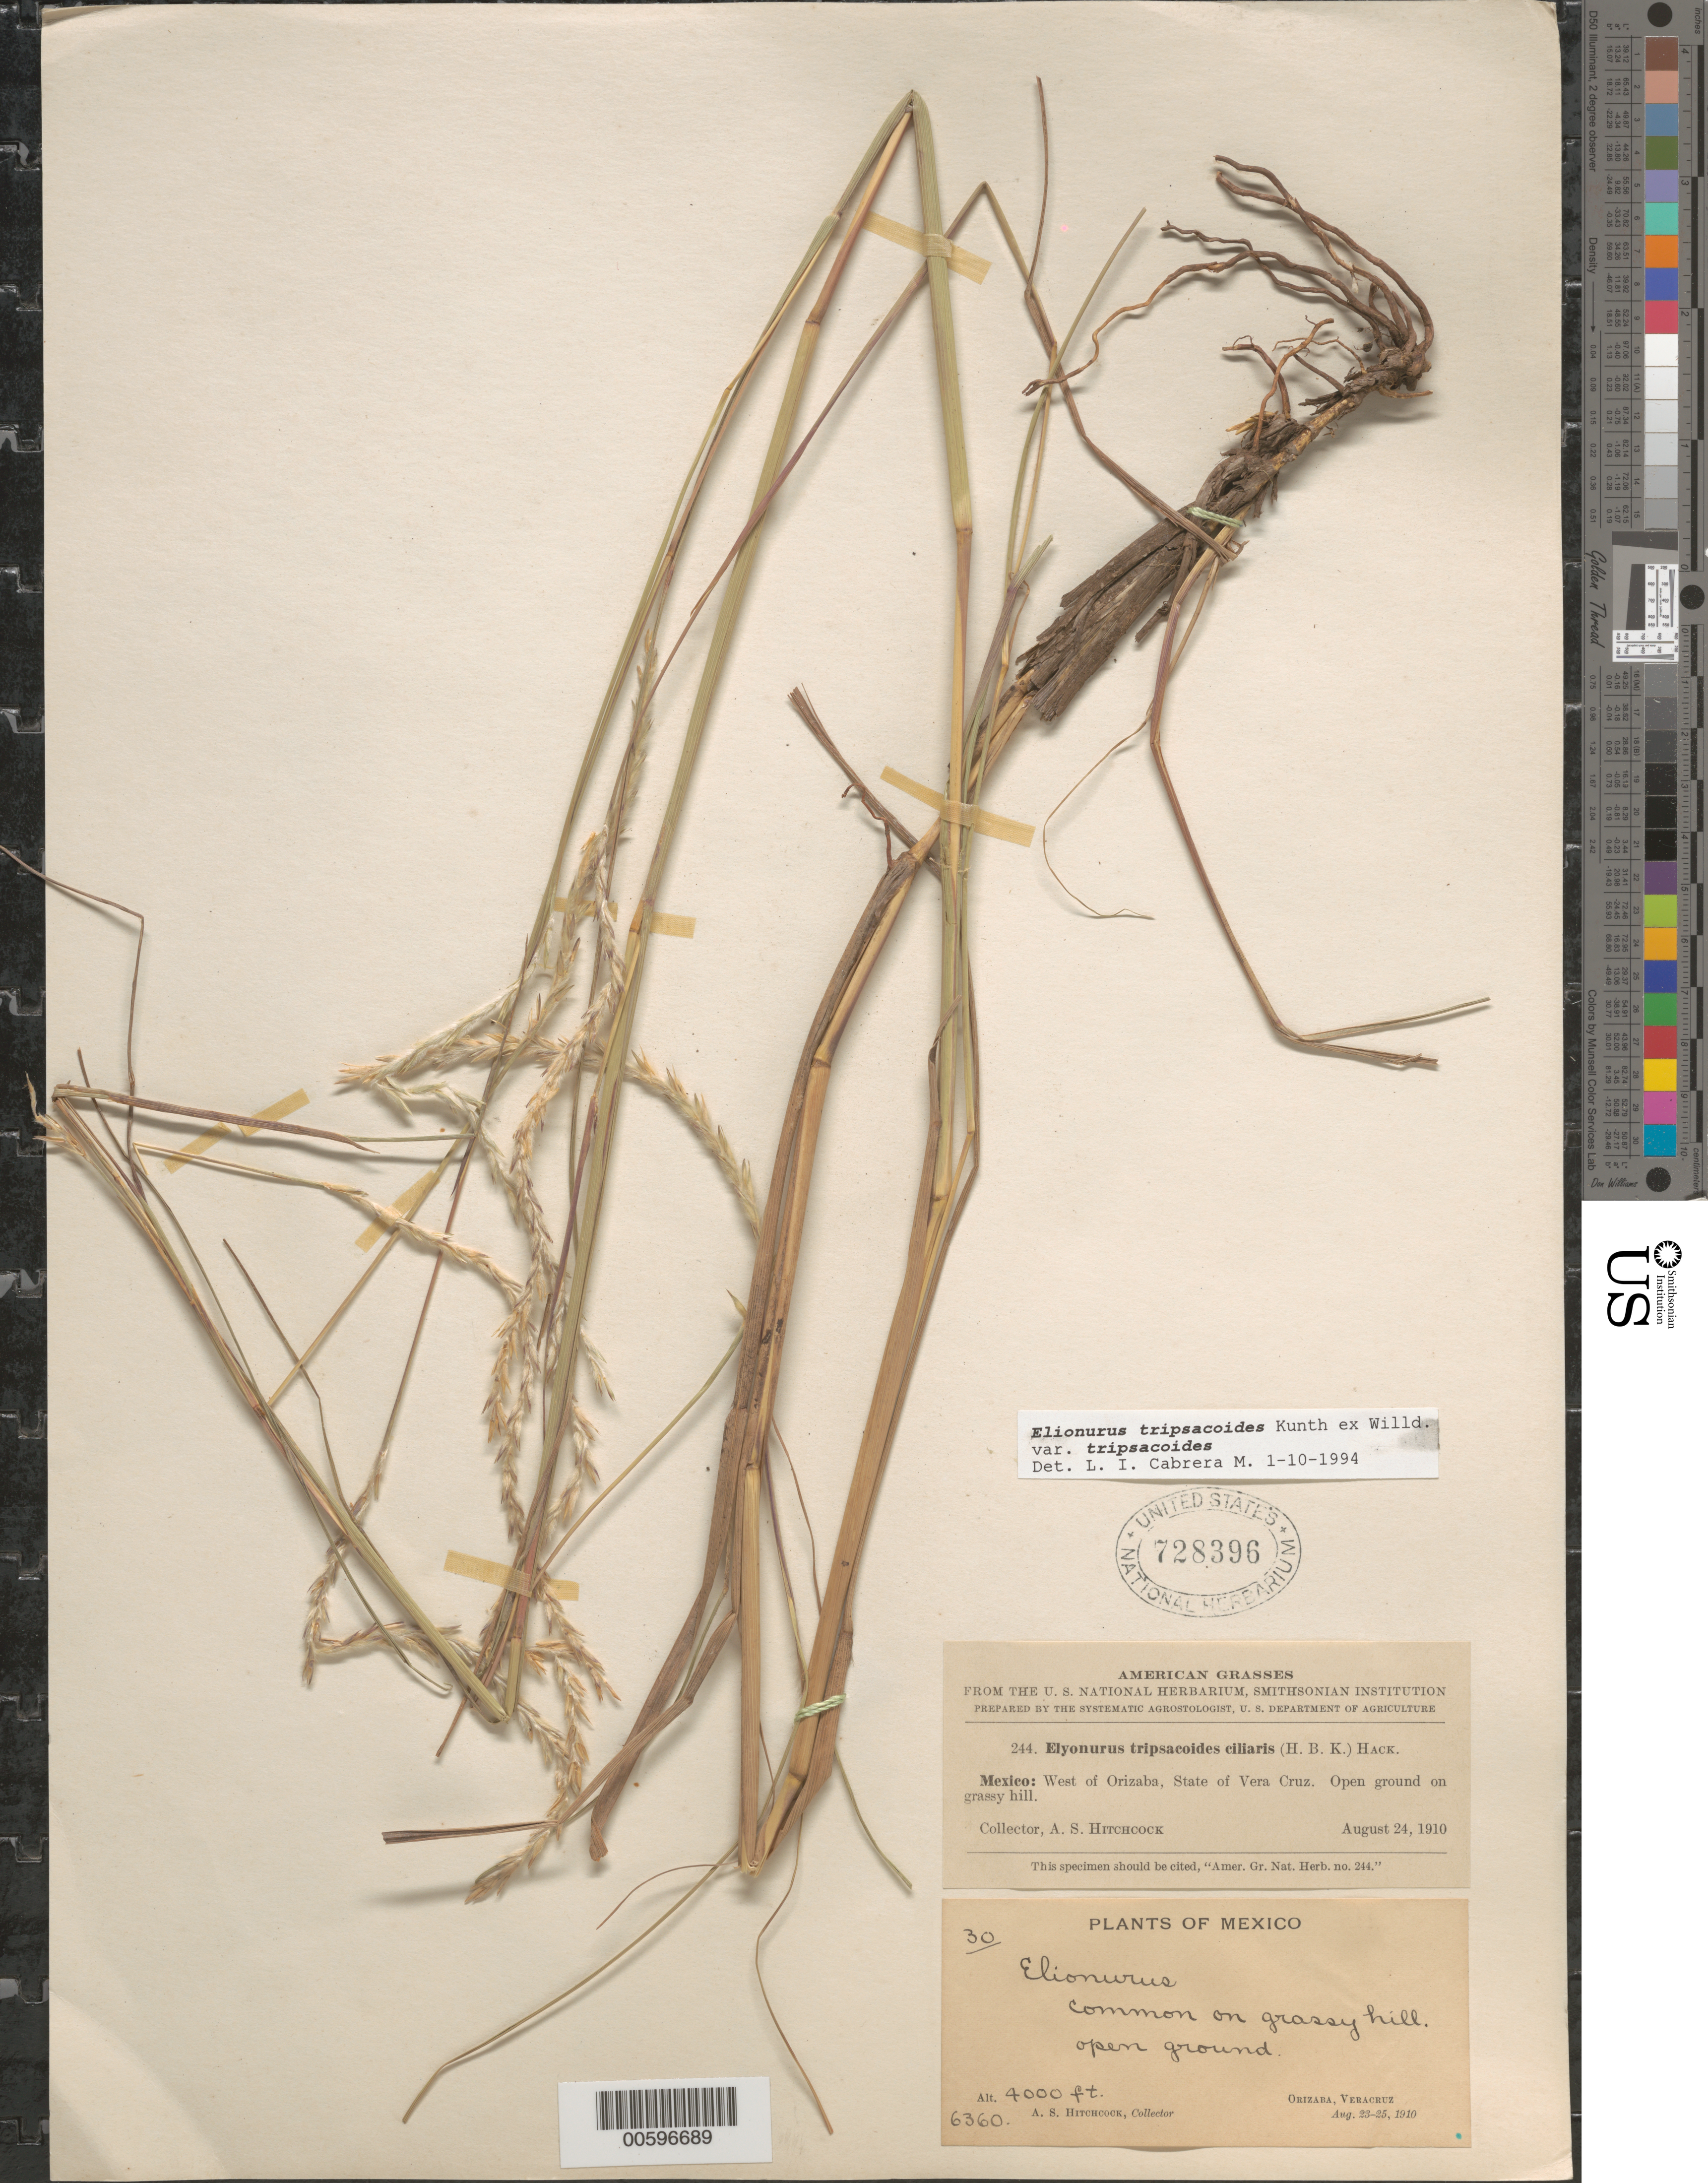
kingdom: Plantae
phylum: Tracheophyta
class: Liliopsida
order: Poales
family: Poaceae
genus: Elionurus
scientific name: Elionurus tripsacoides var. tripsacoides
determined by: Cabrera M., L. I.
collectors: A. S. Hitchcock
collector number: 6360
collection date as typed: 23 Aug 1910 to 25 Aug 1910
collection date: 1910-08-23/1910-08-25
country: Mexico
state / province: Veracruz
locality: Orizaba, W of Orizaba.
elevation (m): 1219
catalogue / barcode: US 728396